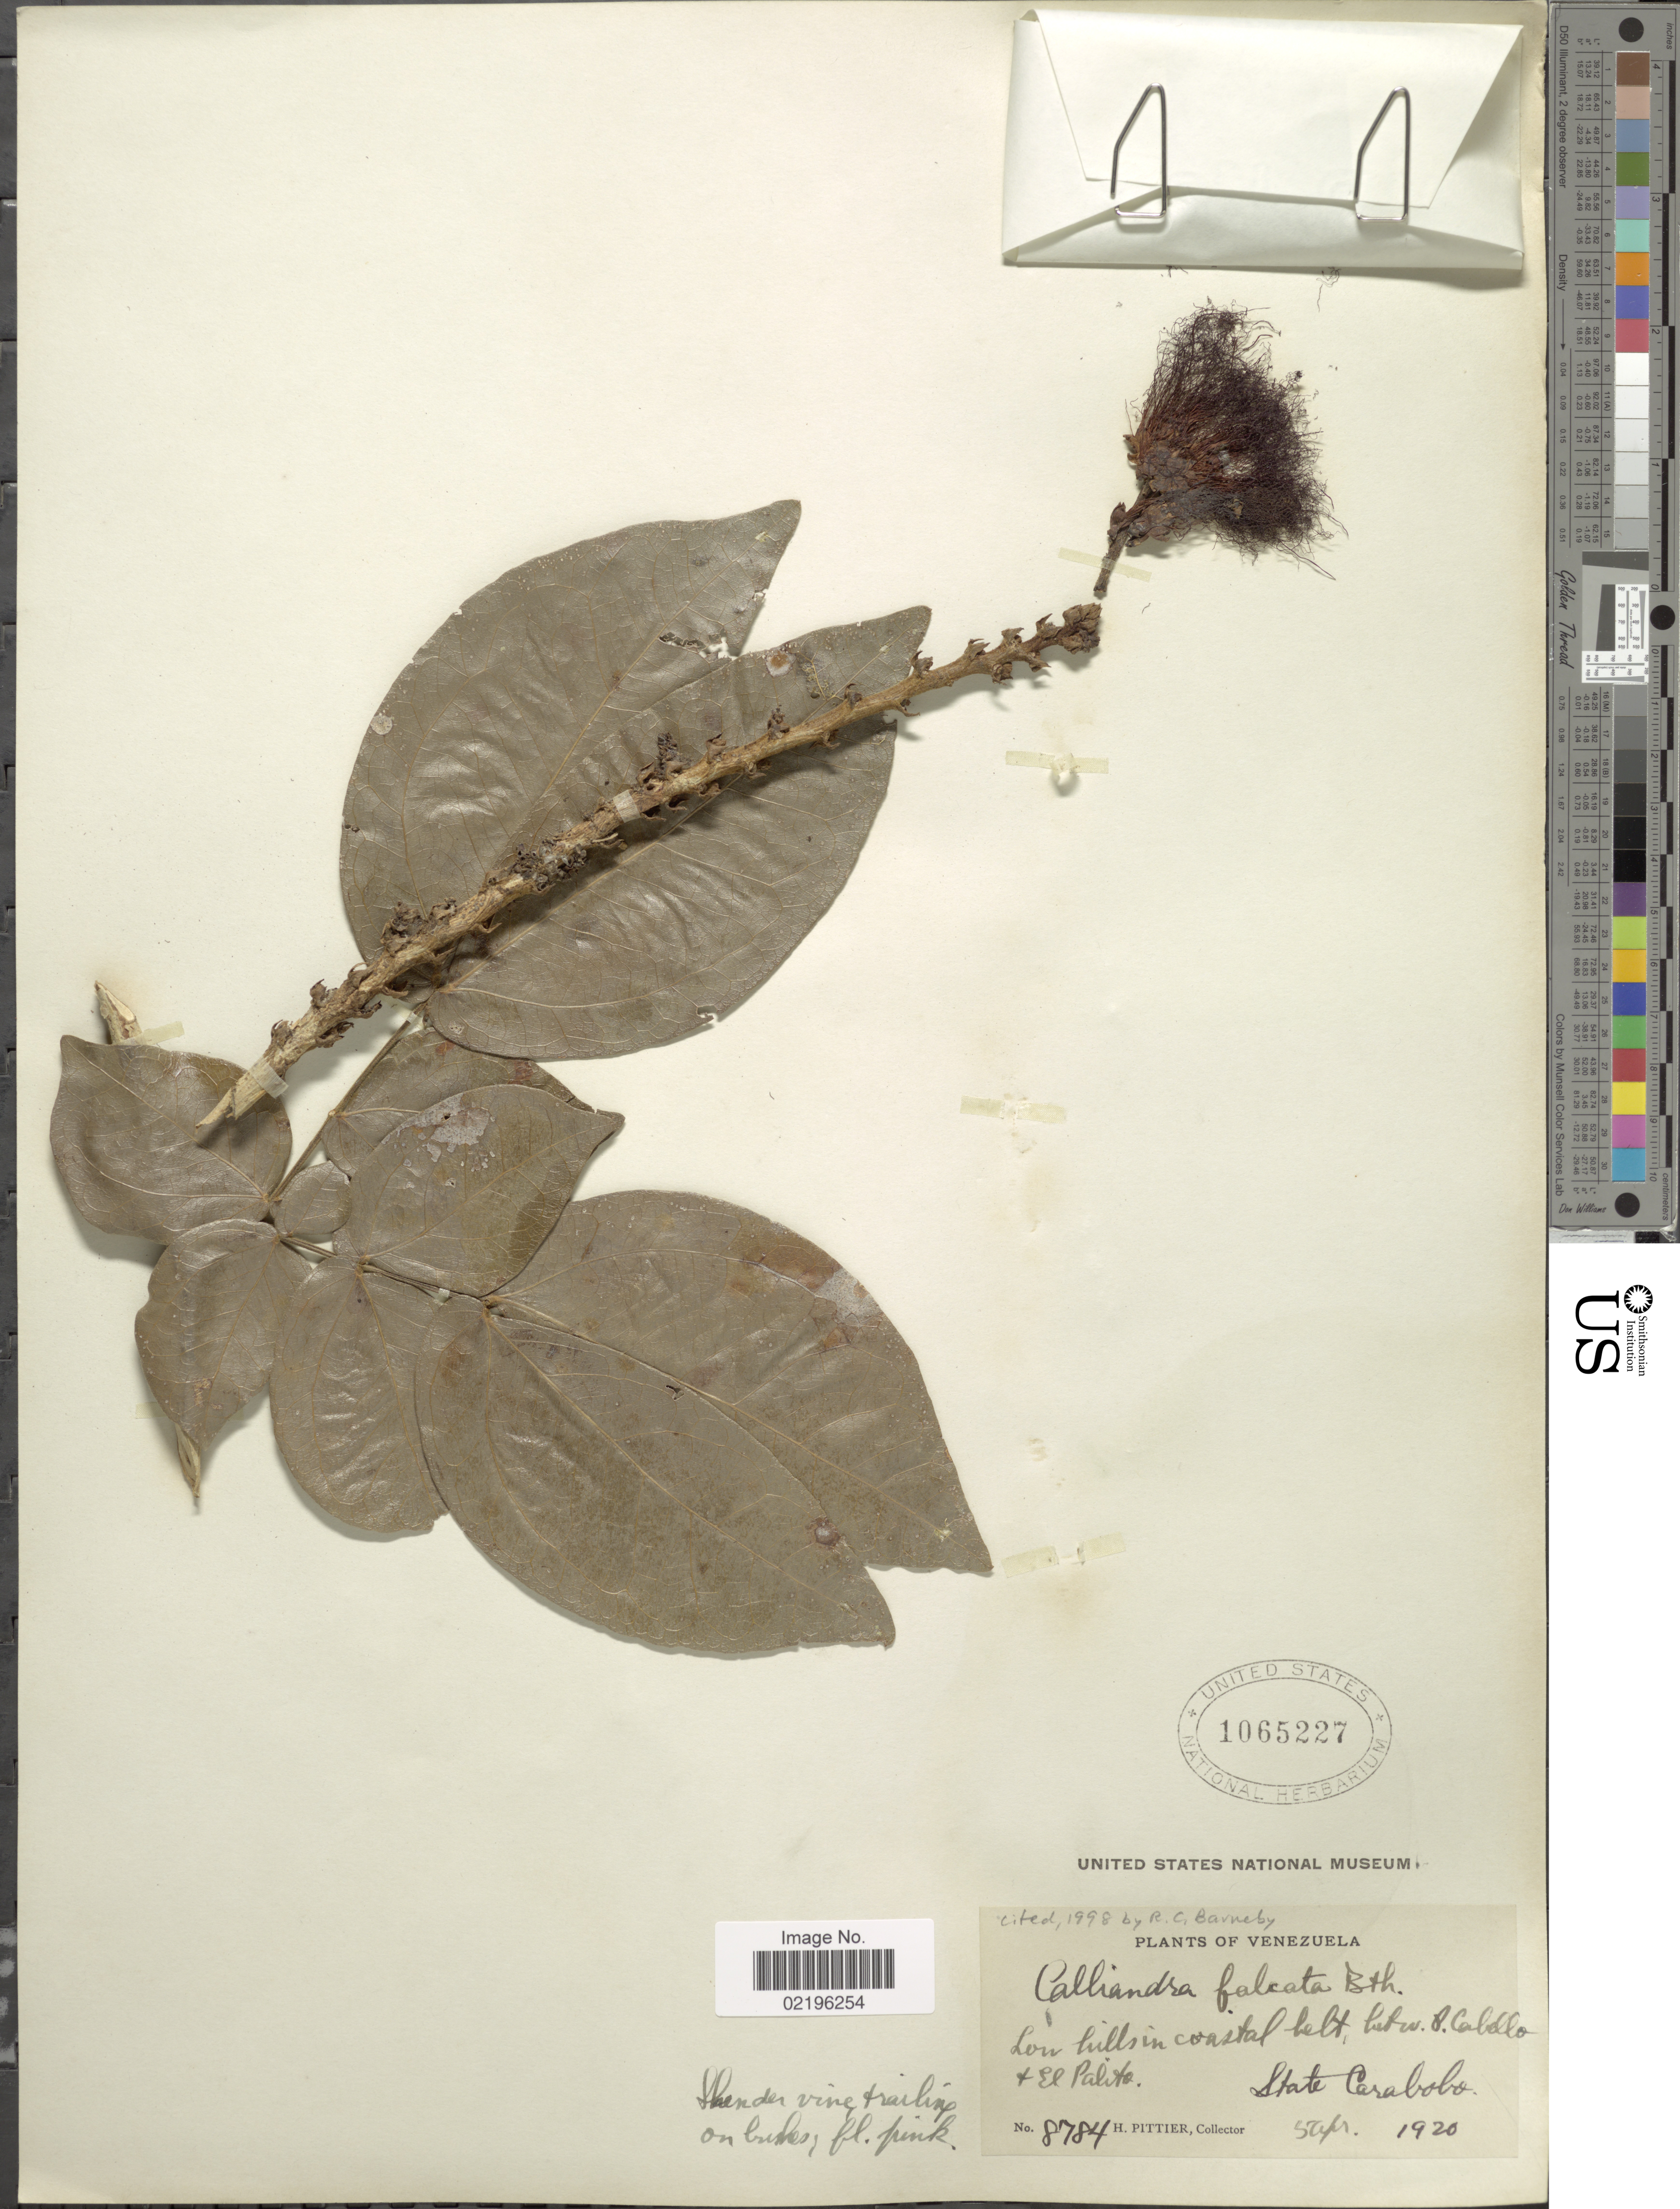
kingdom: Plantae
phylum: Tracheophyta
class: Magnoliopsida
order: Fabales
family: Fabaceae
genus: Calliandra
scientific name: Calliandra falcata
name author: Benth.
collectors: H. F. Pittier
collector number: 8784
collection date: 1920-04-05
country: Venezuela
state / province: Carabobo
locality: Low hills in coastal belt, betw. P. Cabello + El Palite, State Carabobo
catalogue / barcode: US 1065227